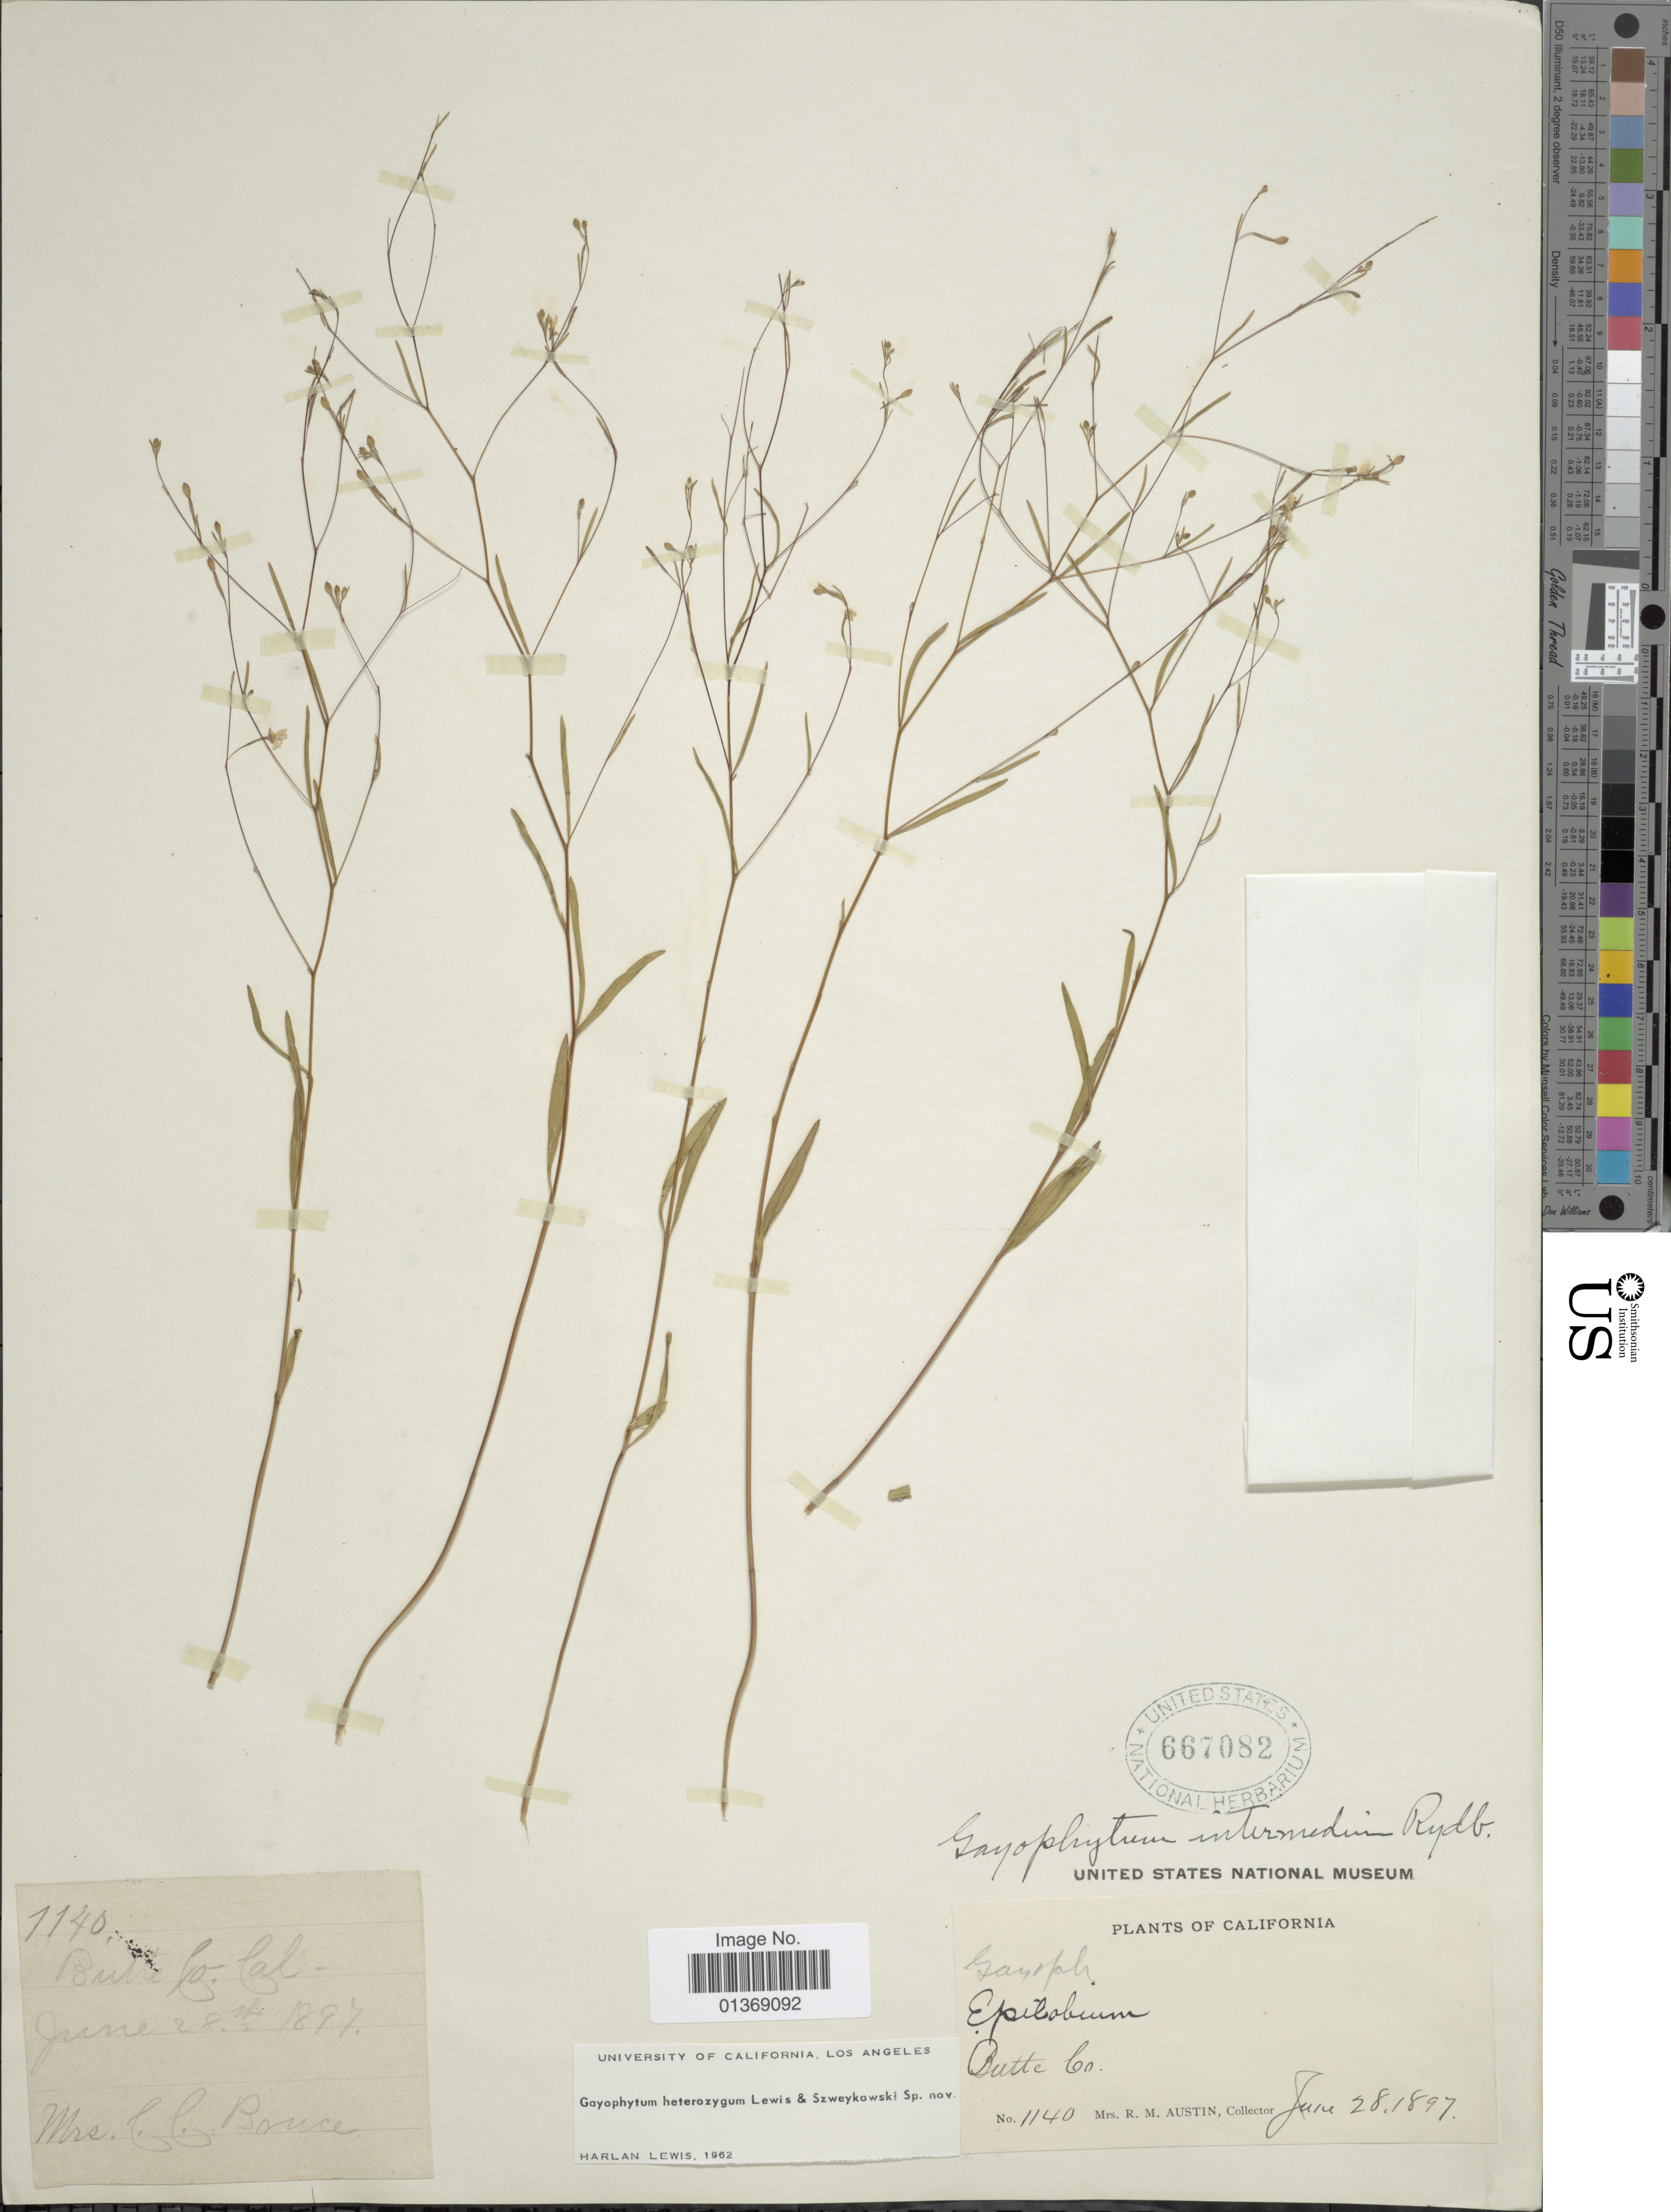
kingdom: Plantae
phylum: Tracheophyta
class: Magnoliopsida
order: Myrtales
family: Onagraceae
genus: Gayophytum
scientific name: Gayophytum heterozygum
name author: F. H. Lewis & Szweyk.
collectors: R. Austin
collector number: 1140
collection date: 1897-06-28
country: United States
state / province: California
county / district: Butte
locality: Butte Co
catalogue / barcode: US 667082